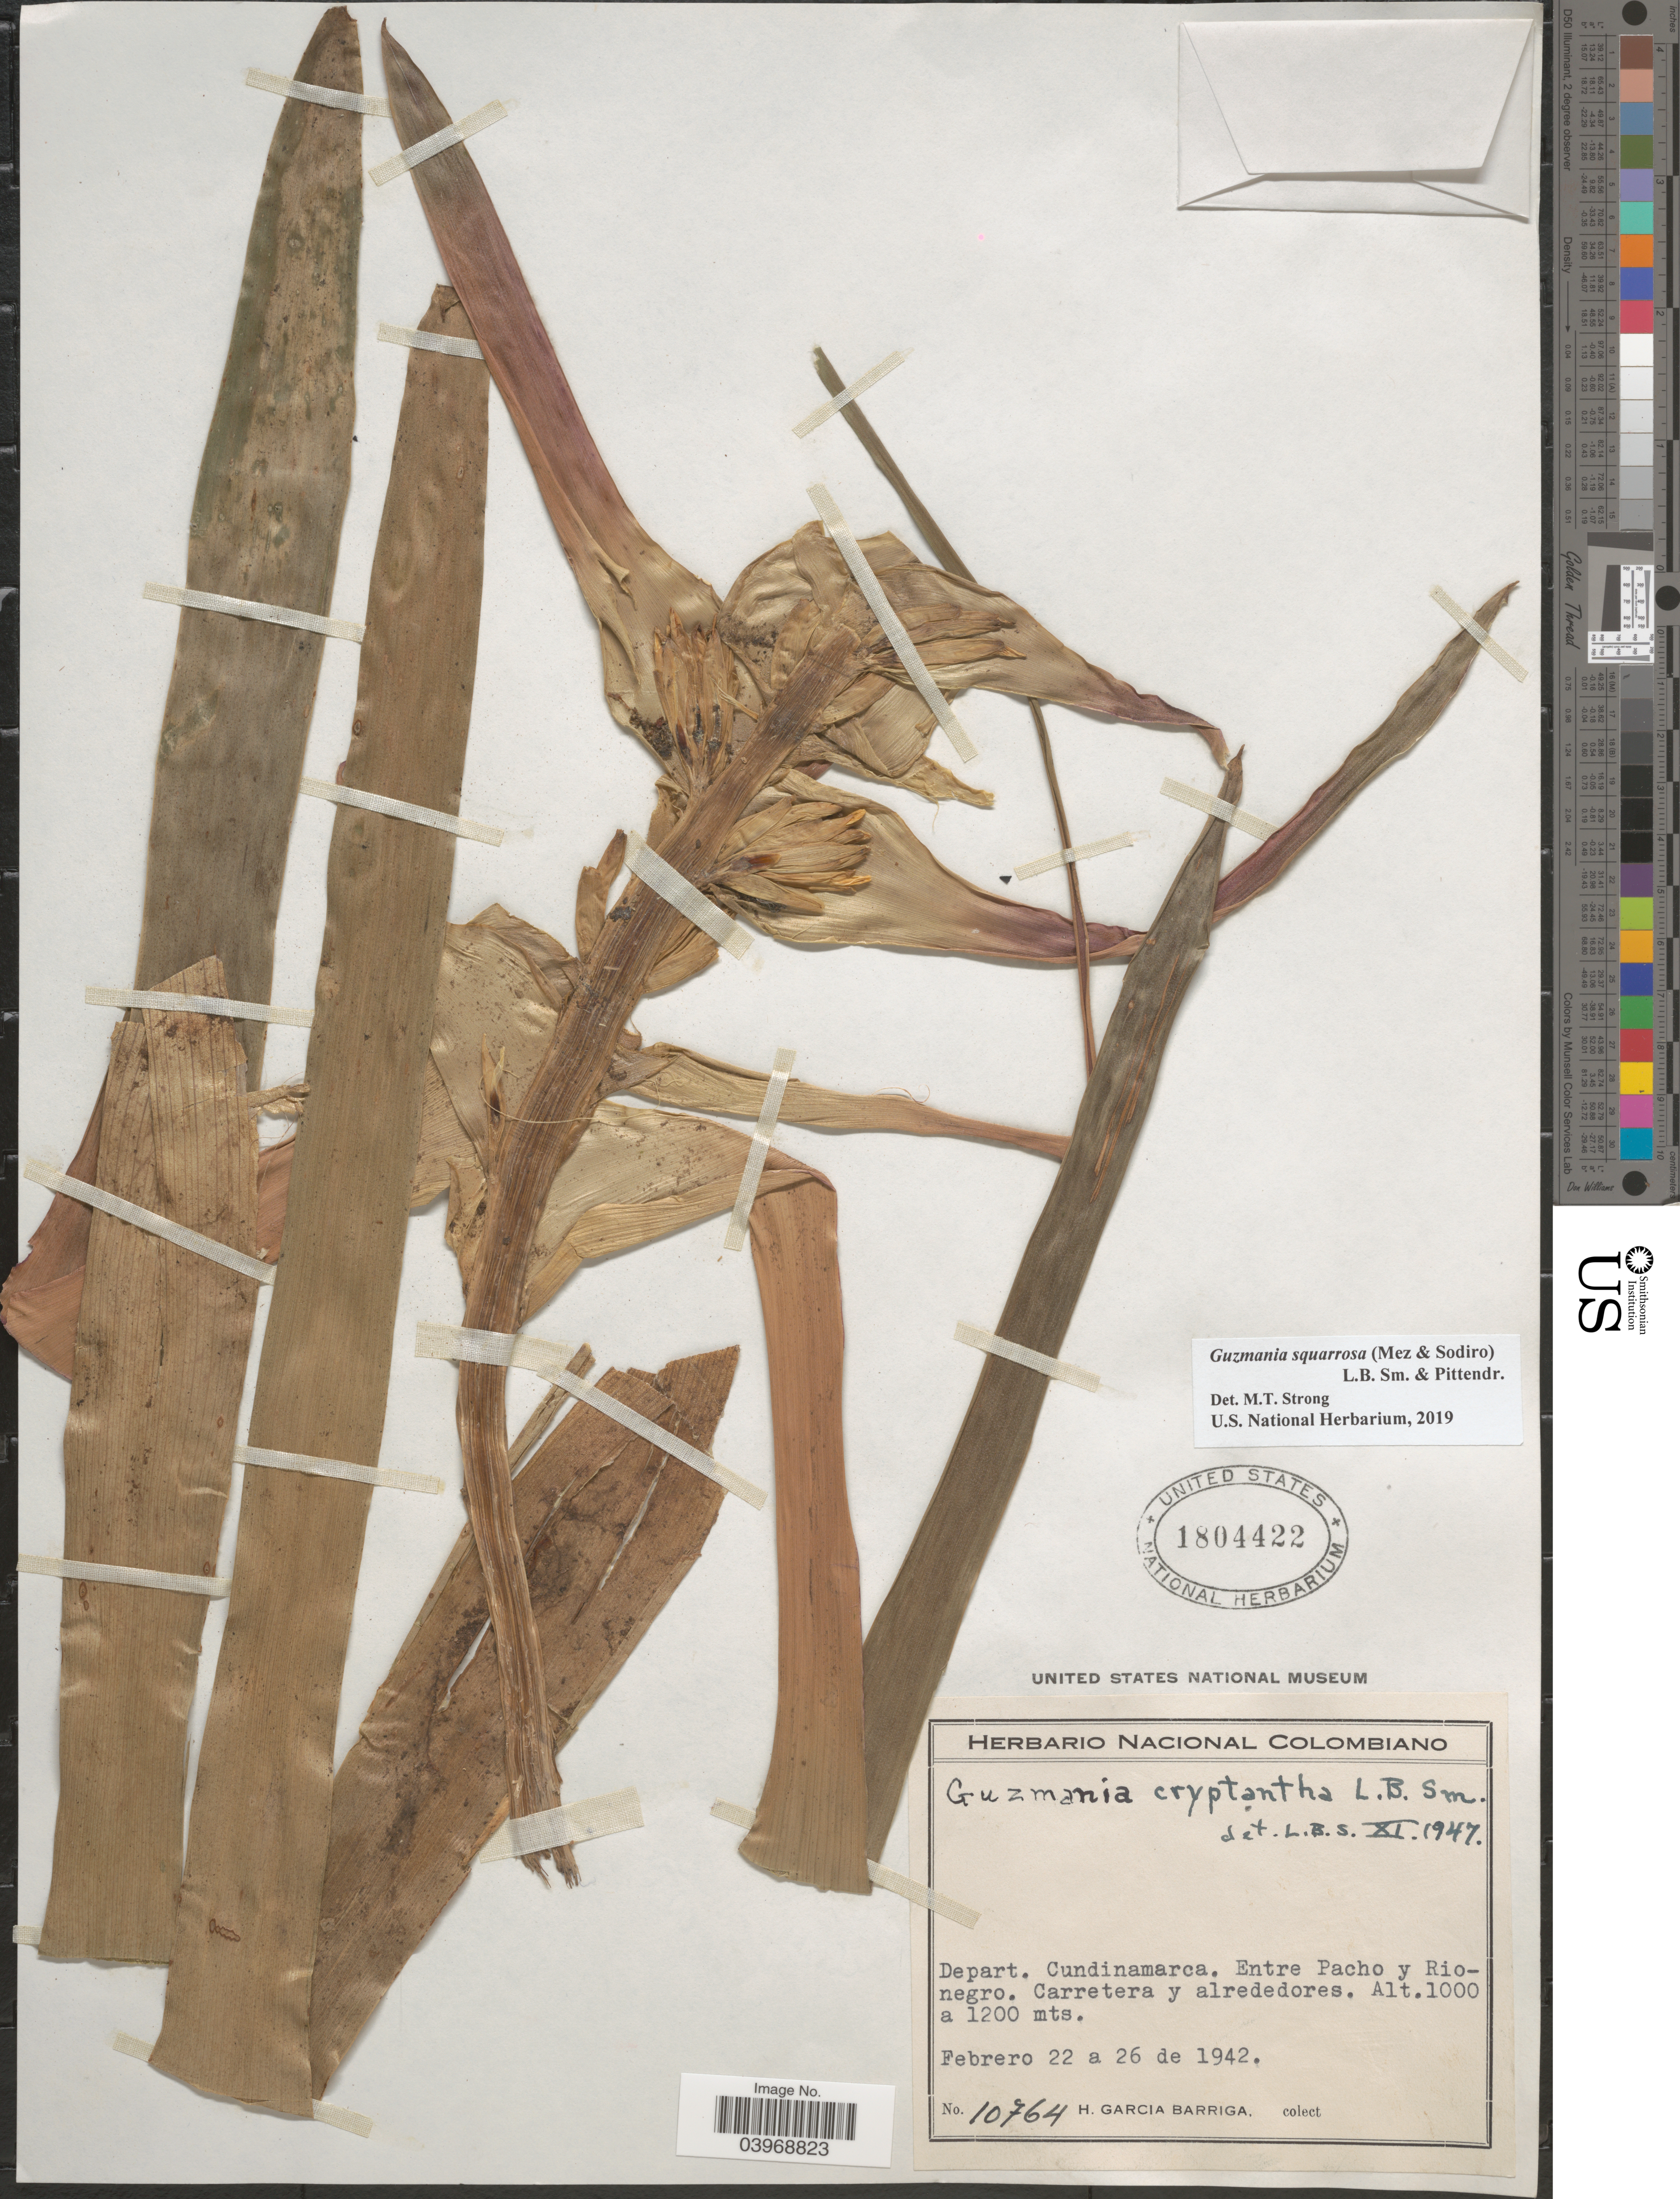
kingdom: Plantae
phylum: Tracheophyta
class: Liliopsida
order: Poales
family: Bromeliaceae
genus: Guzmania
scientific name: Guzmania squarrosa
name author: (Mez & Sodiro) L.B. Sm. & Pittendr.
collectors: H. García Barriga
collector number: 10764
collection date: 1942-02-22/1942-02-26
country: Colombia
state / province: Cundinamarca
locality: Depart. Cundinamarca. Entre Pacho y Rio-negro. Carretera y alrededores.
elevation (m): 1000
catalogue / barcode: US 1804422